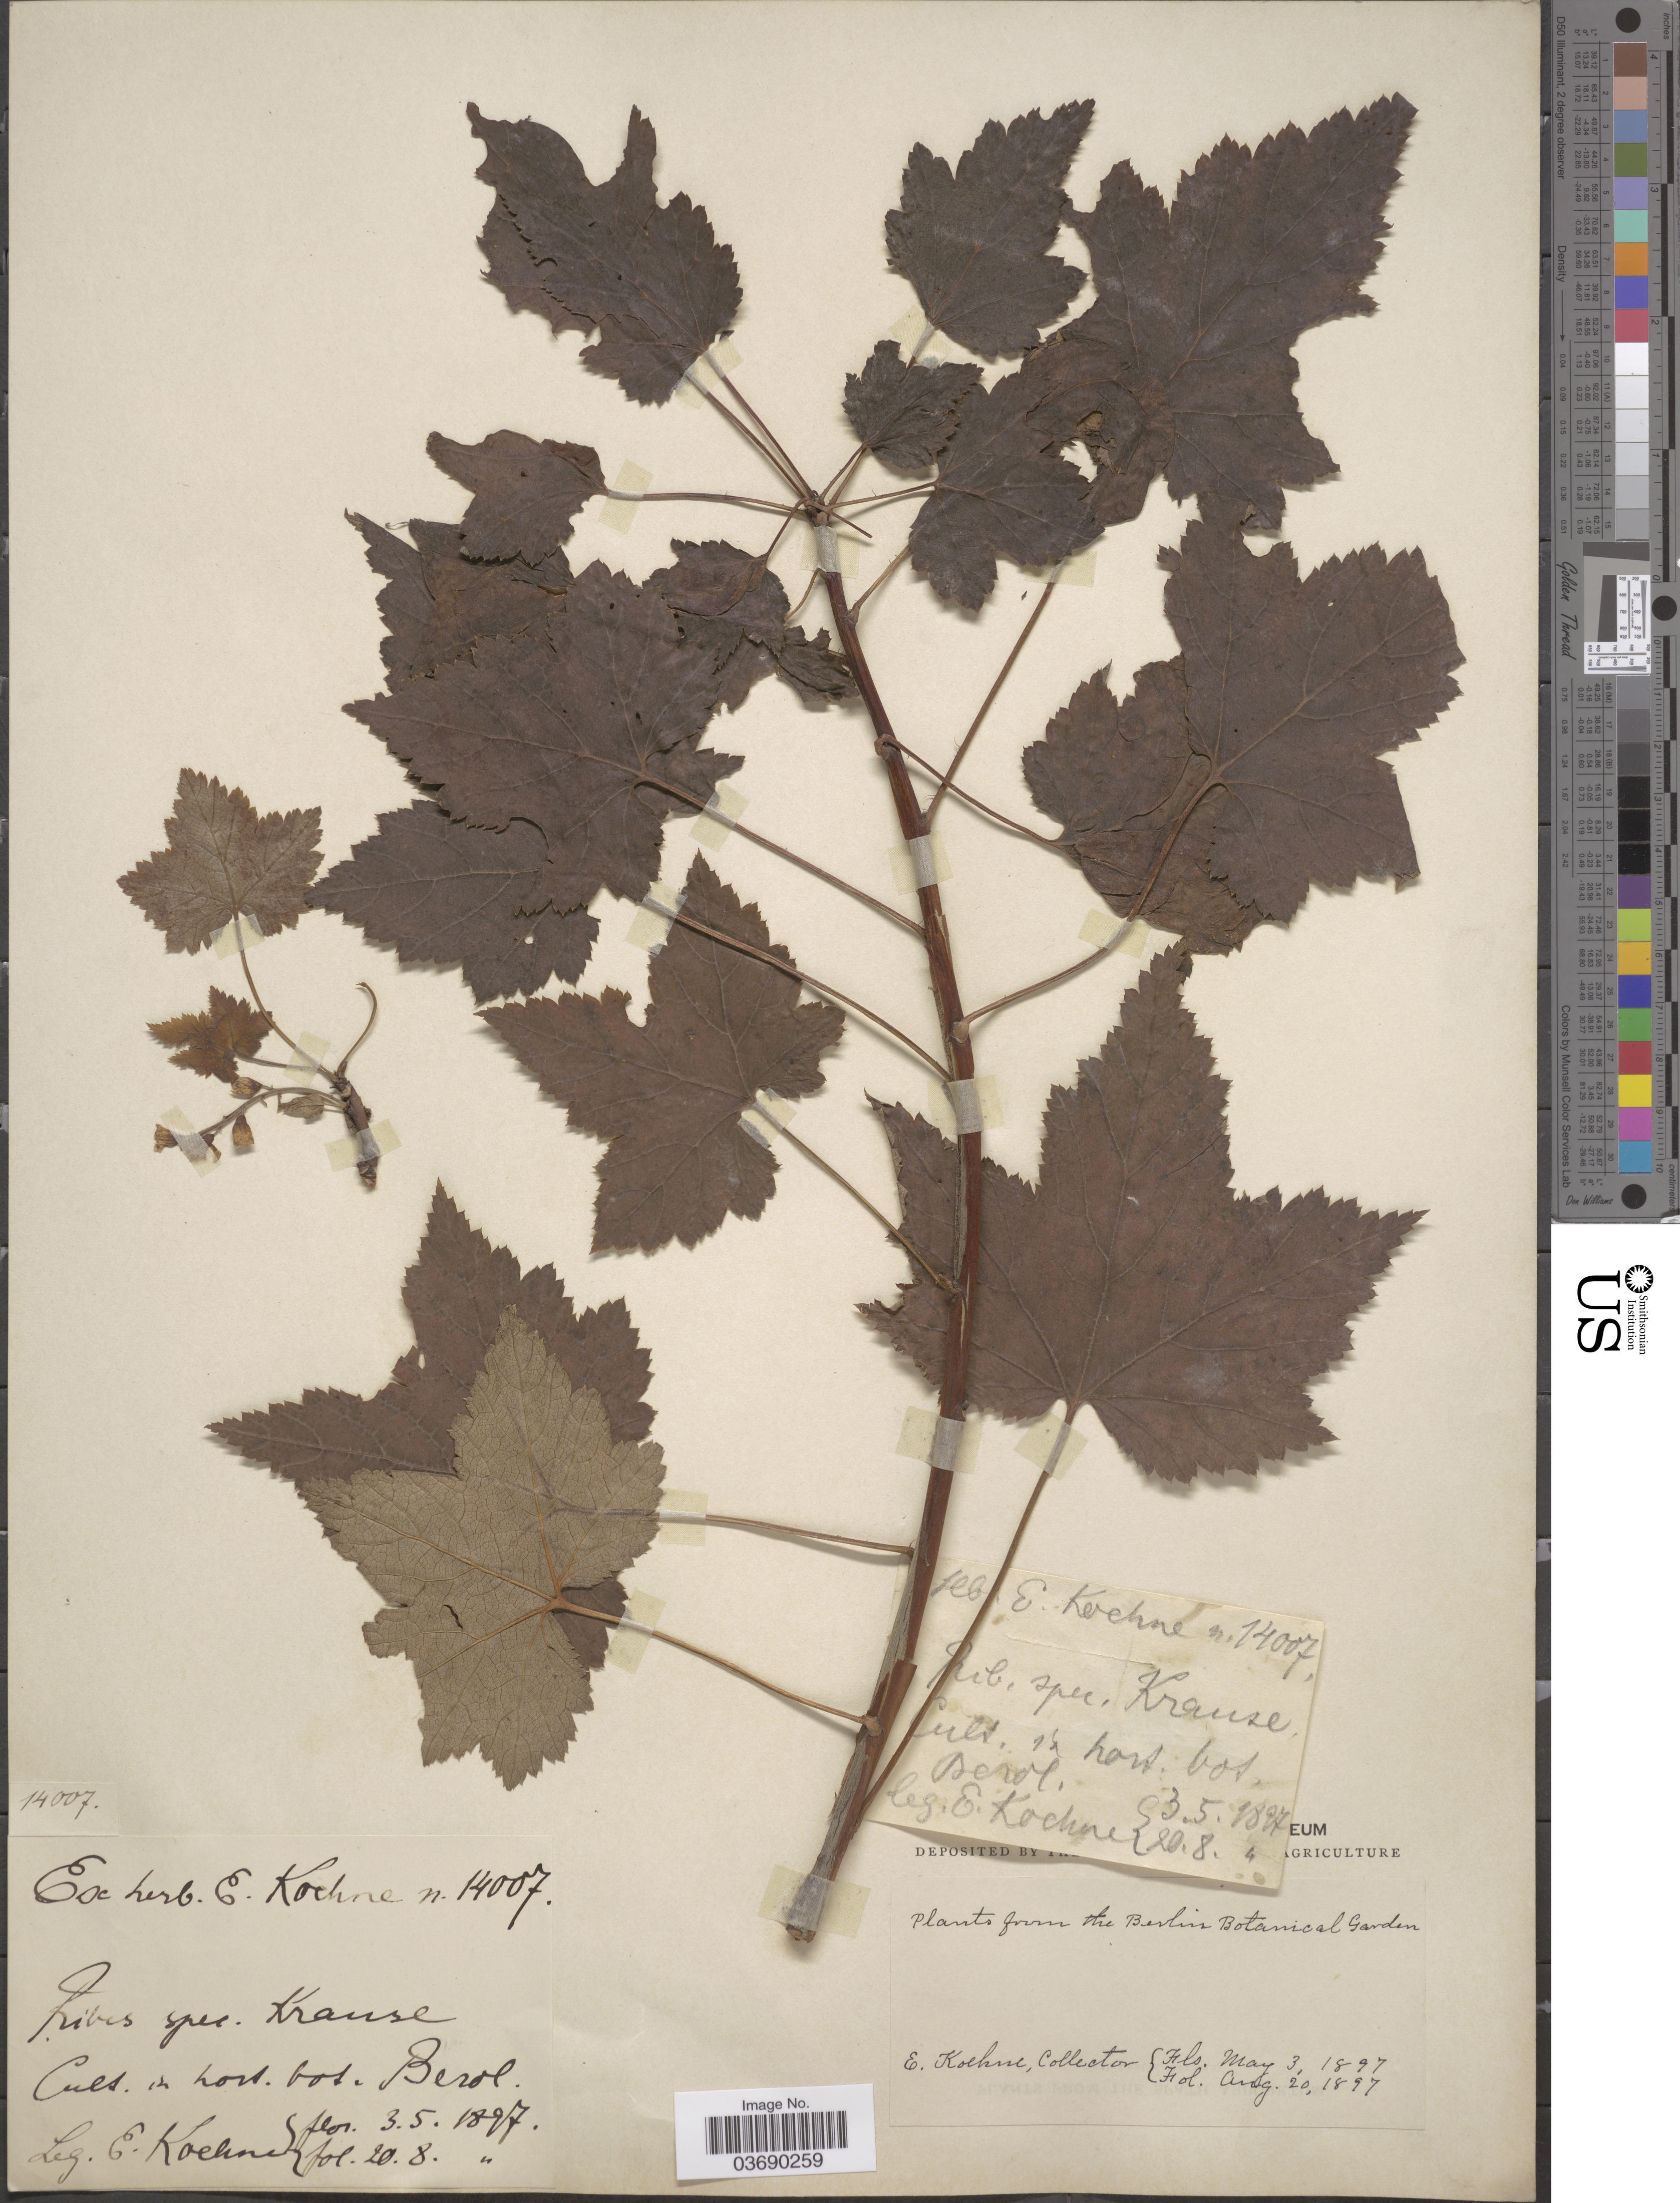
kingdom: Plantae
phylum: Tracheophyta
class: Magnoliopsida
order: Saxifragales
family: Grossulariaceae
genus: Ribes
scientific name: Ribes latifolium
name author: Jancz.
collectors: E. Koehne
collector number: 14007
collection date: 1897-05-03/1897-08-20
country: Germany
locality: The Berlin Botanical Garden.